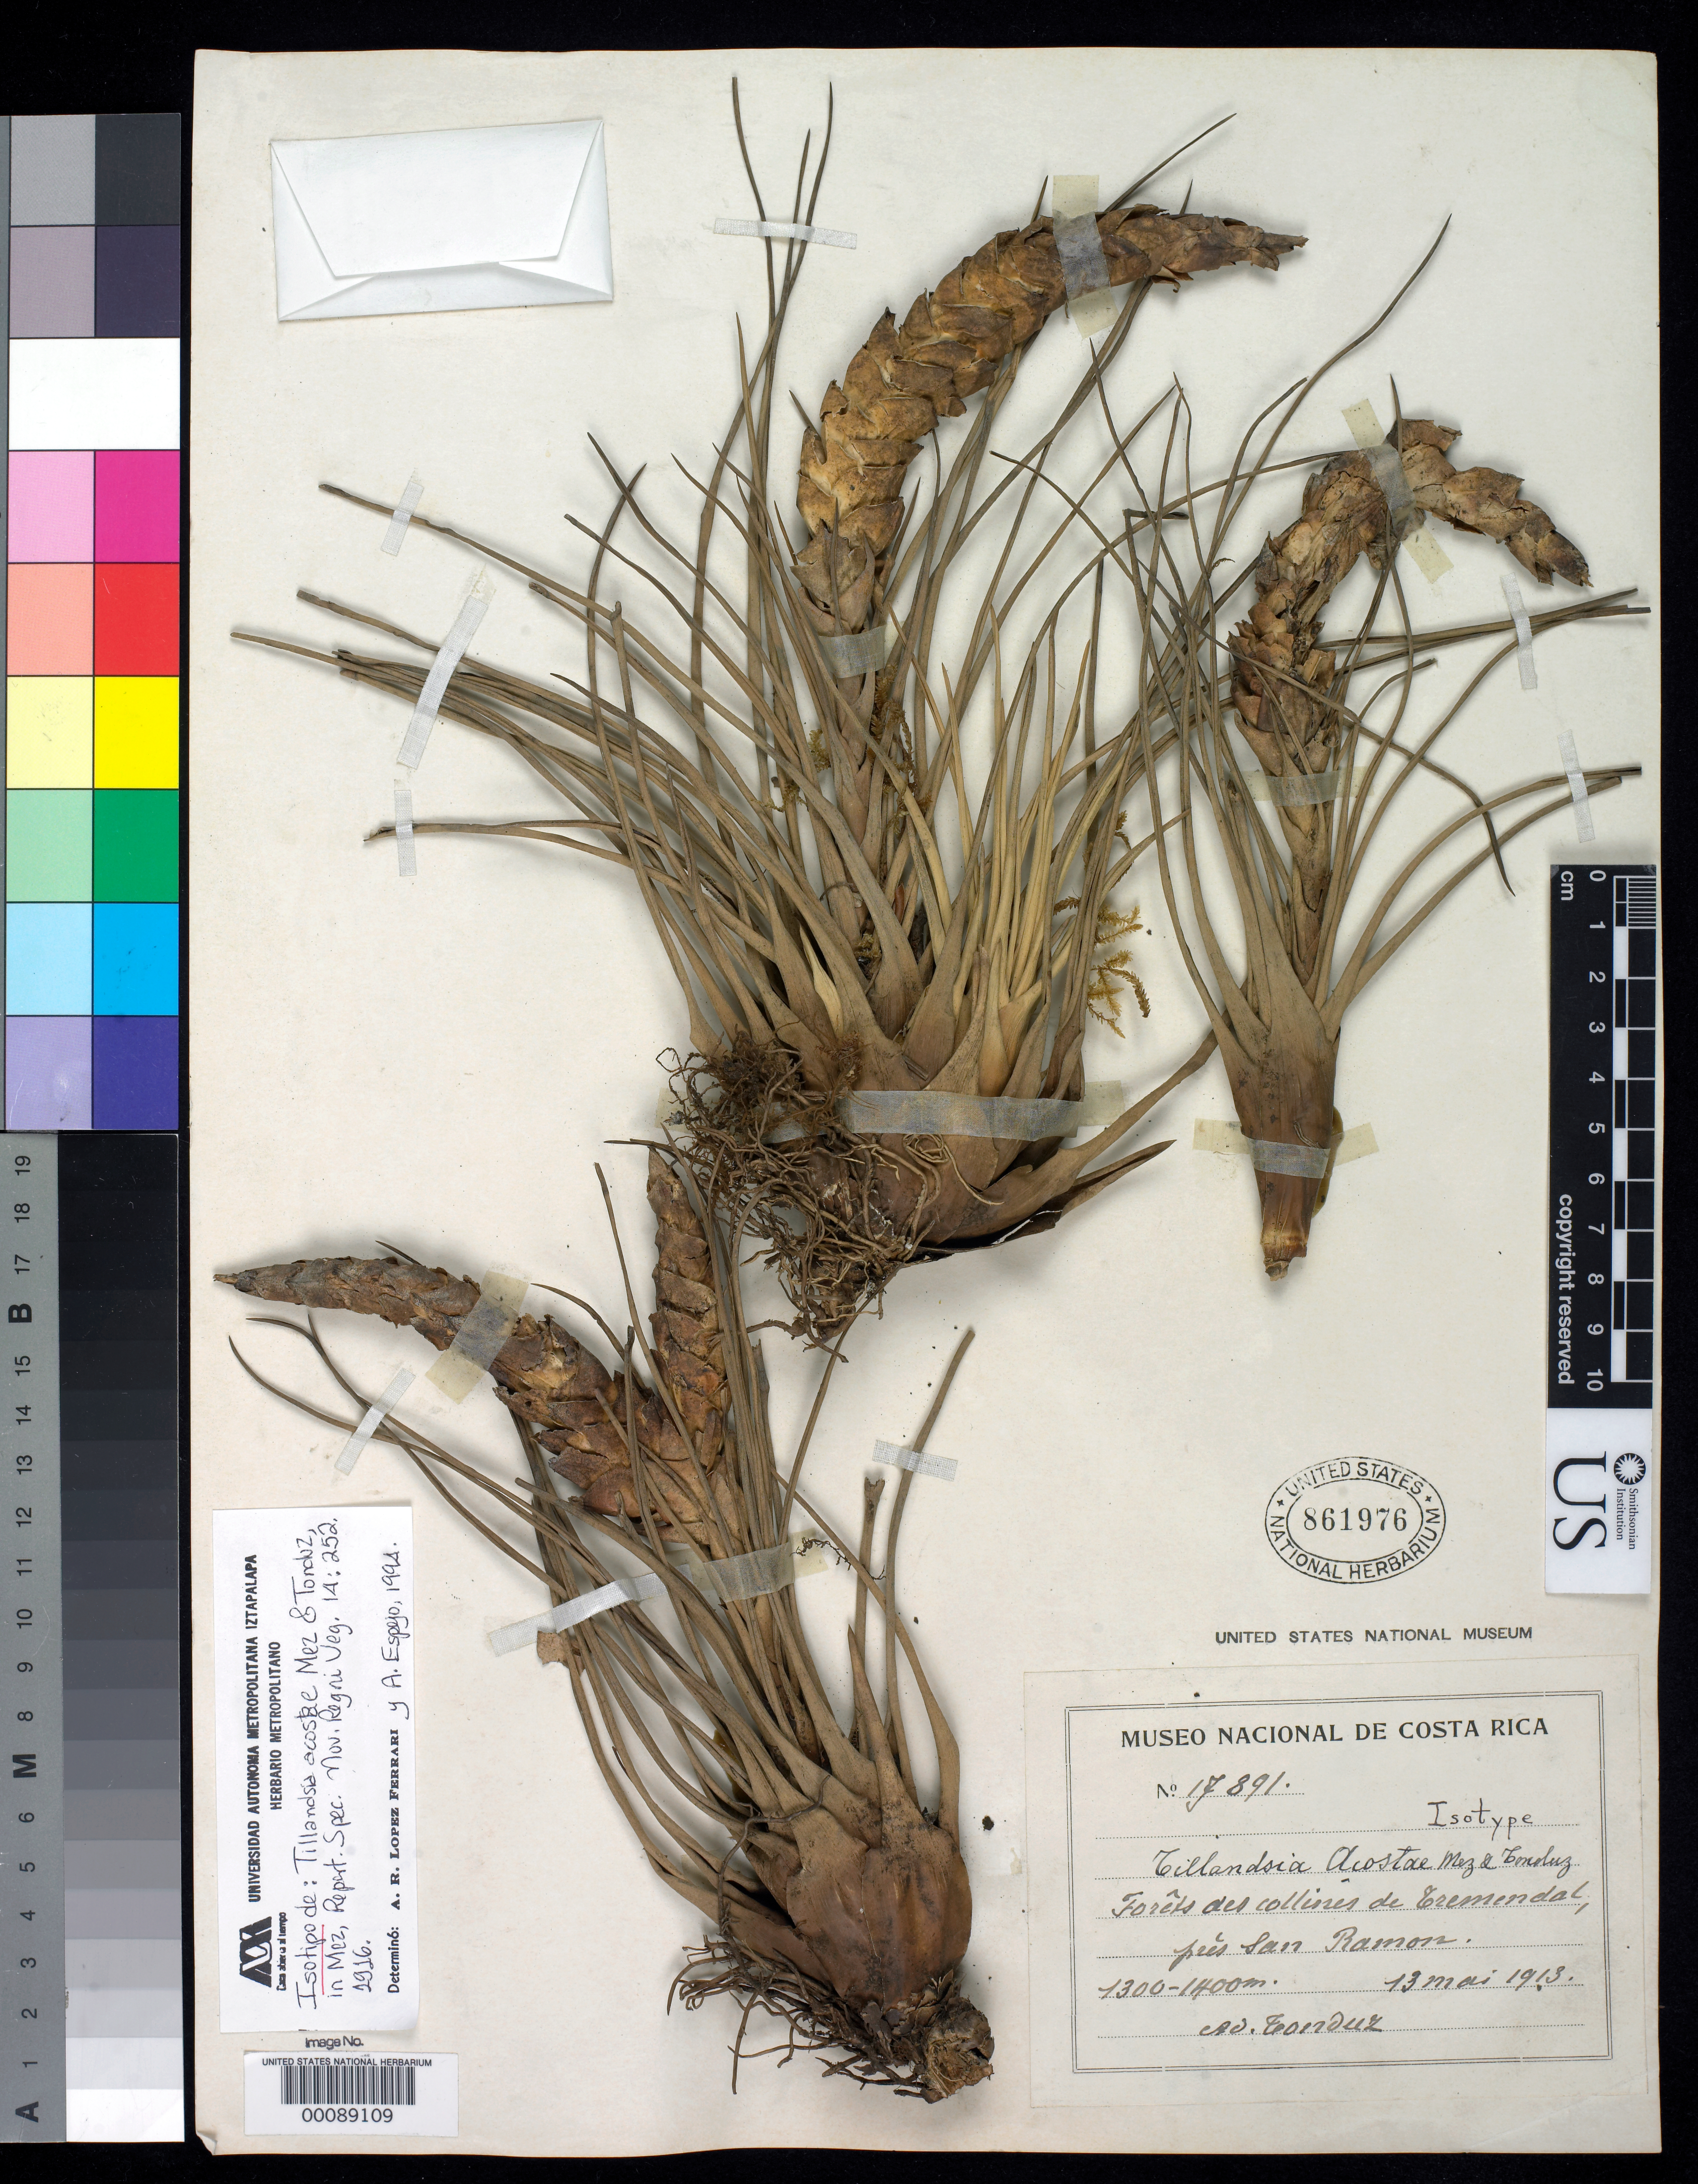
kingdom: Plantae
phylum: Tracheophyta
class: Liliopsida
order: Poales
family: Bromeliaceae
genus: Tillandsia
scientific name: Tillandsia acostae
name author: Mez & Tonduz in Mez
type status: Isotype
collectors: A. Tonduz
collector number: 17891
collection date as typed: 13 May 1913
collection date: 1913-05-13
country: Costa Rica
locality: "Tremendal", near San Ramon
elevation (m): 1300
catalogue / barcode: US 861976